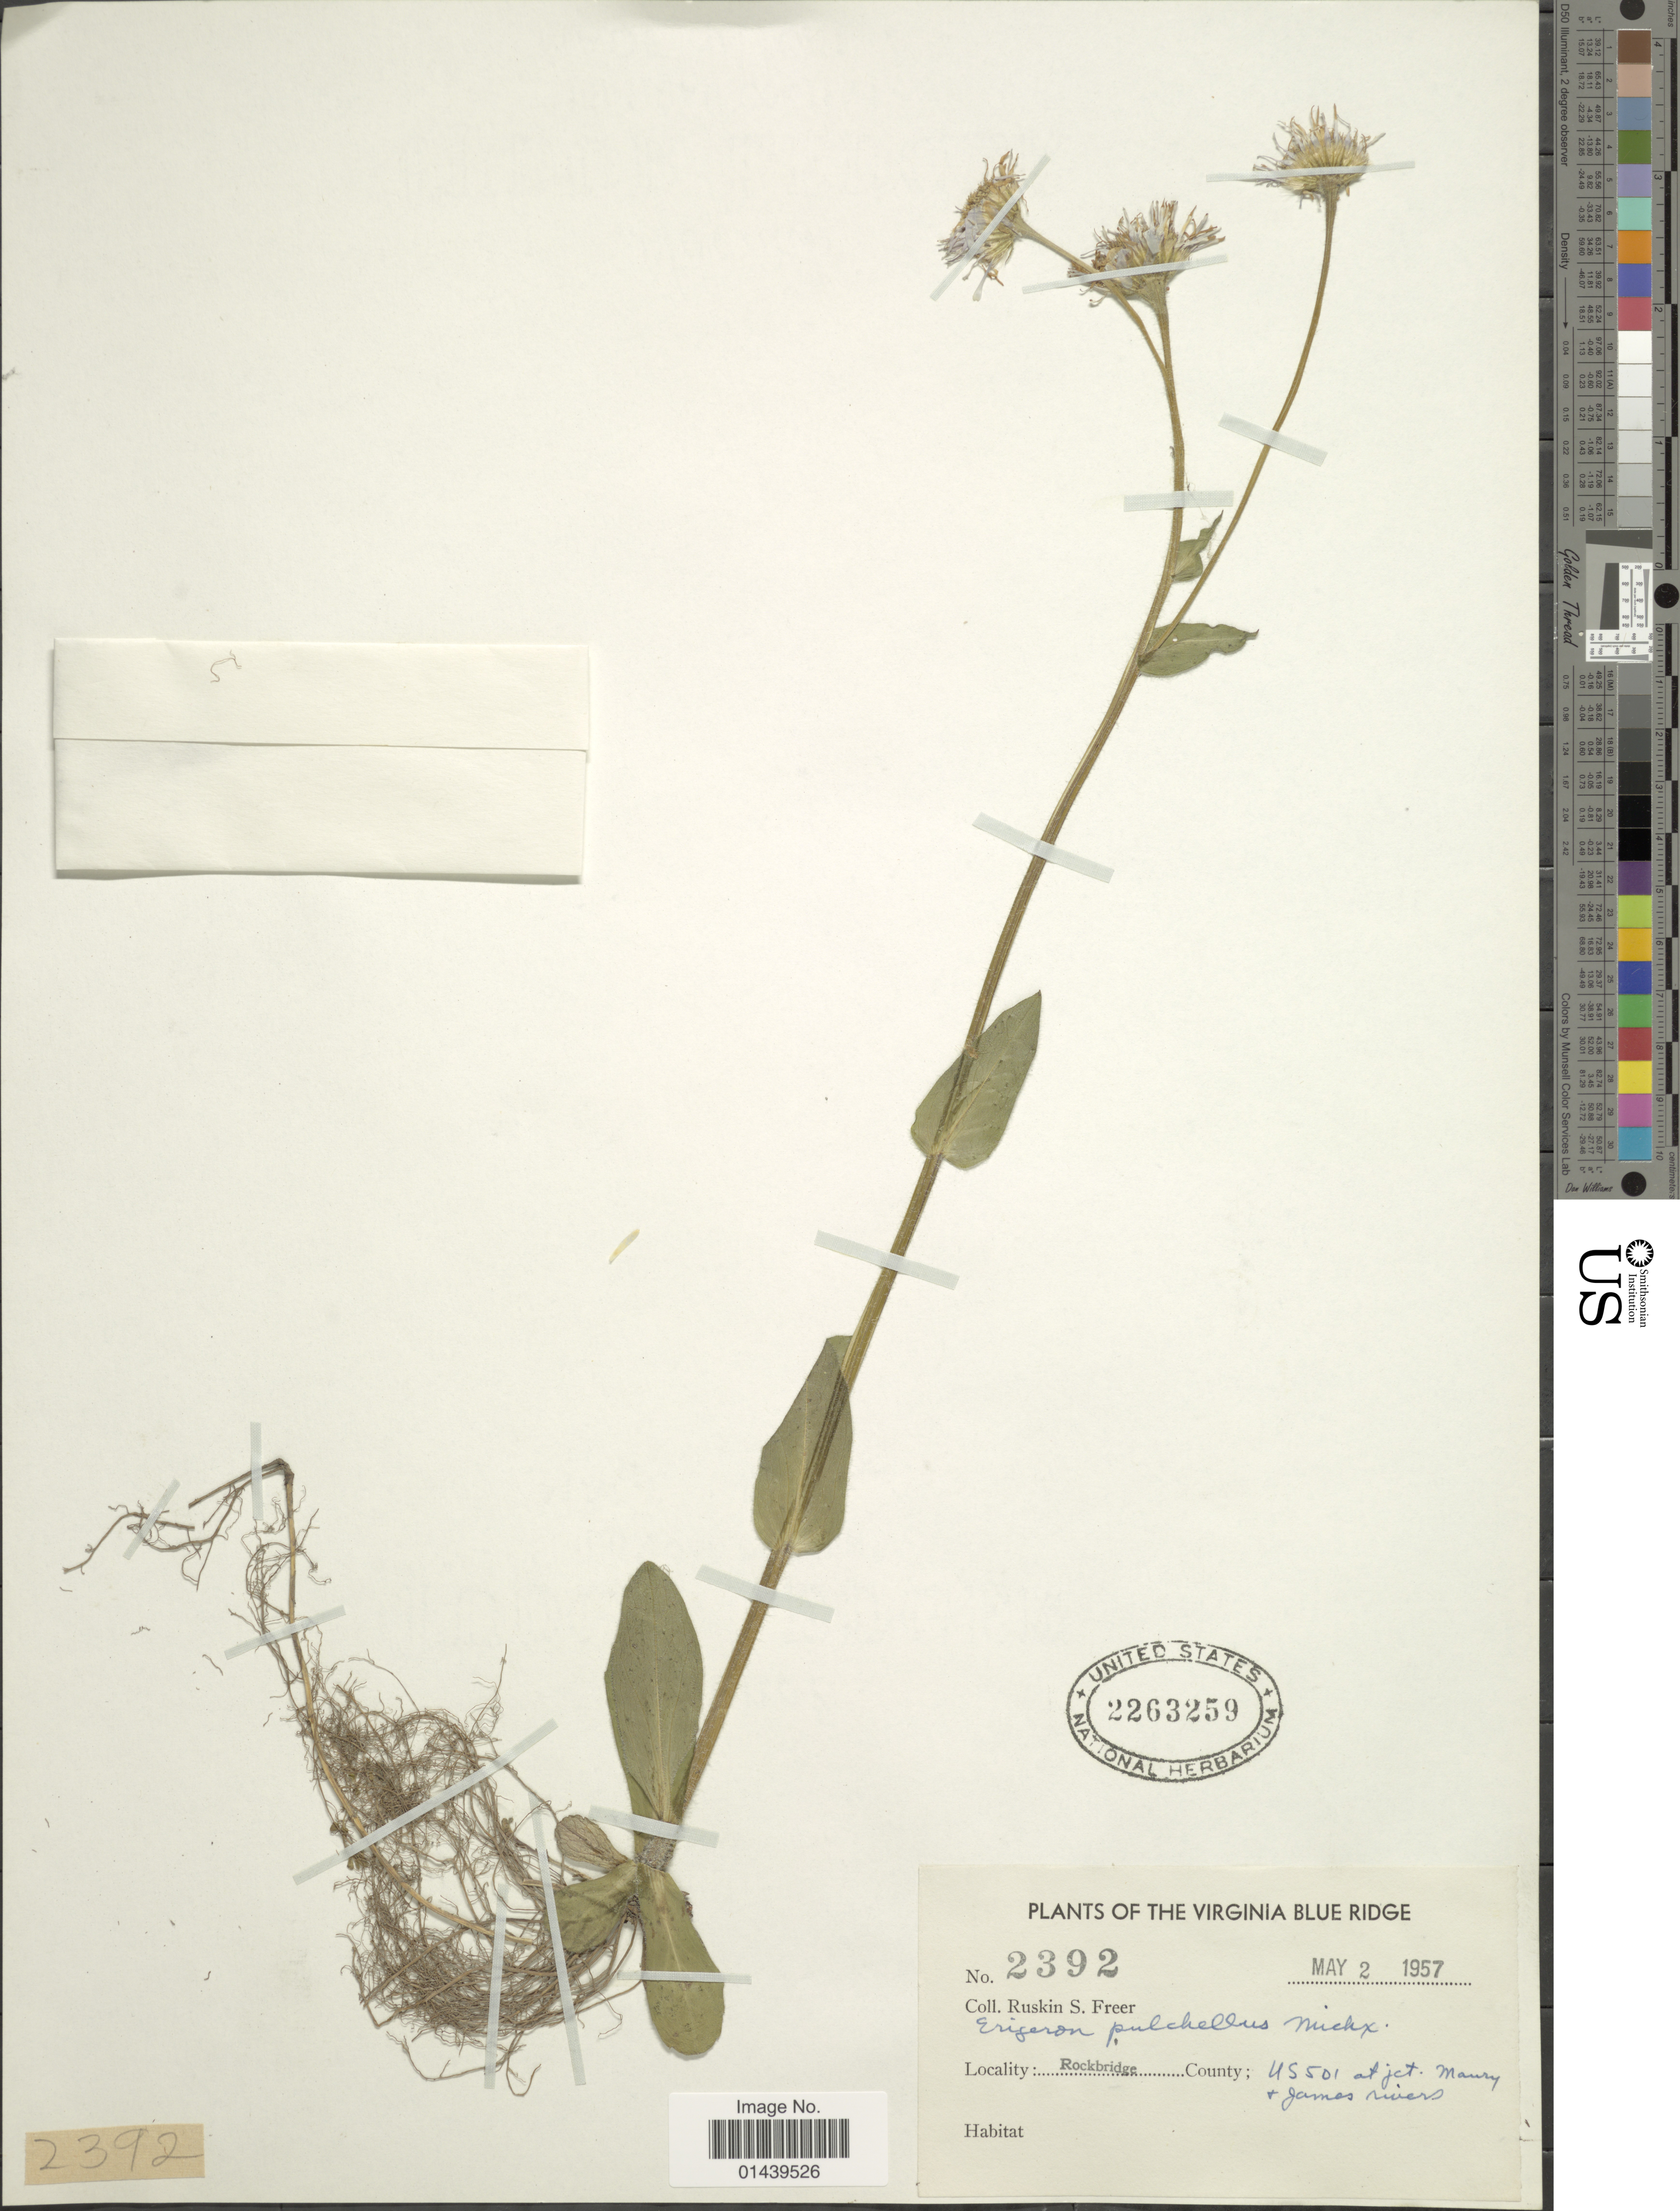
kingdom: Plantae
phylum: Tracheophyta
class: Magnoliopsida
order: Asterales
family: Asteraceae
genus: Erigeron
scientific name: Erigeron pulchellus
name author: Michx.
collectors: R. Freer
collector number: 2392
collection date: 1957-05-02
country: United States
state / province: Virginia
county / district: Rockbridge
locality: Rockbridge County; US 501 at jct. Maury & James rivers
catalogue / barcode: US 2263259